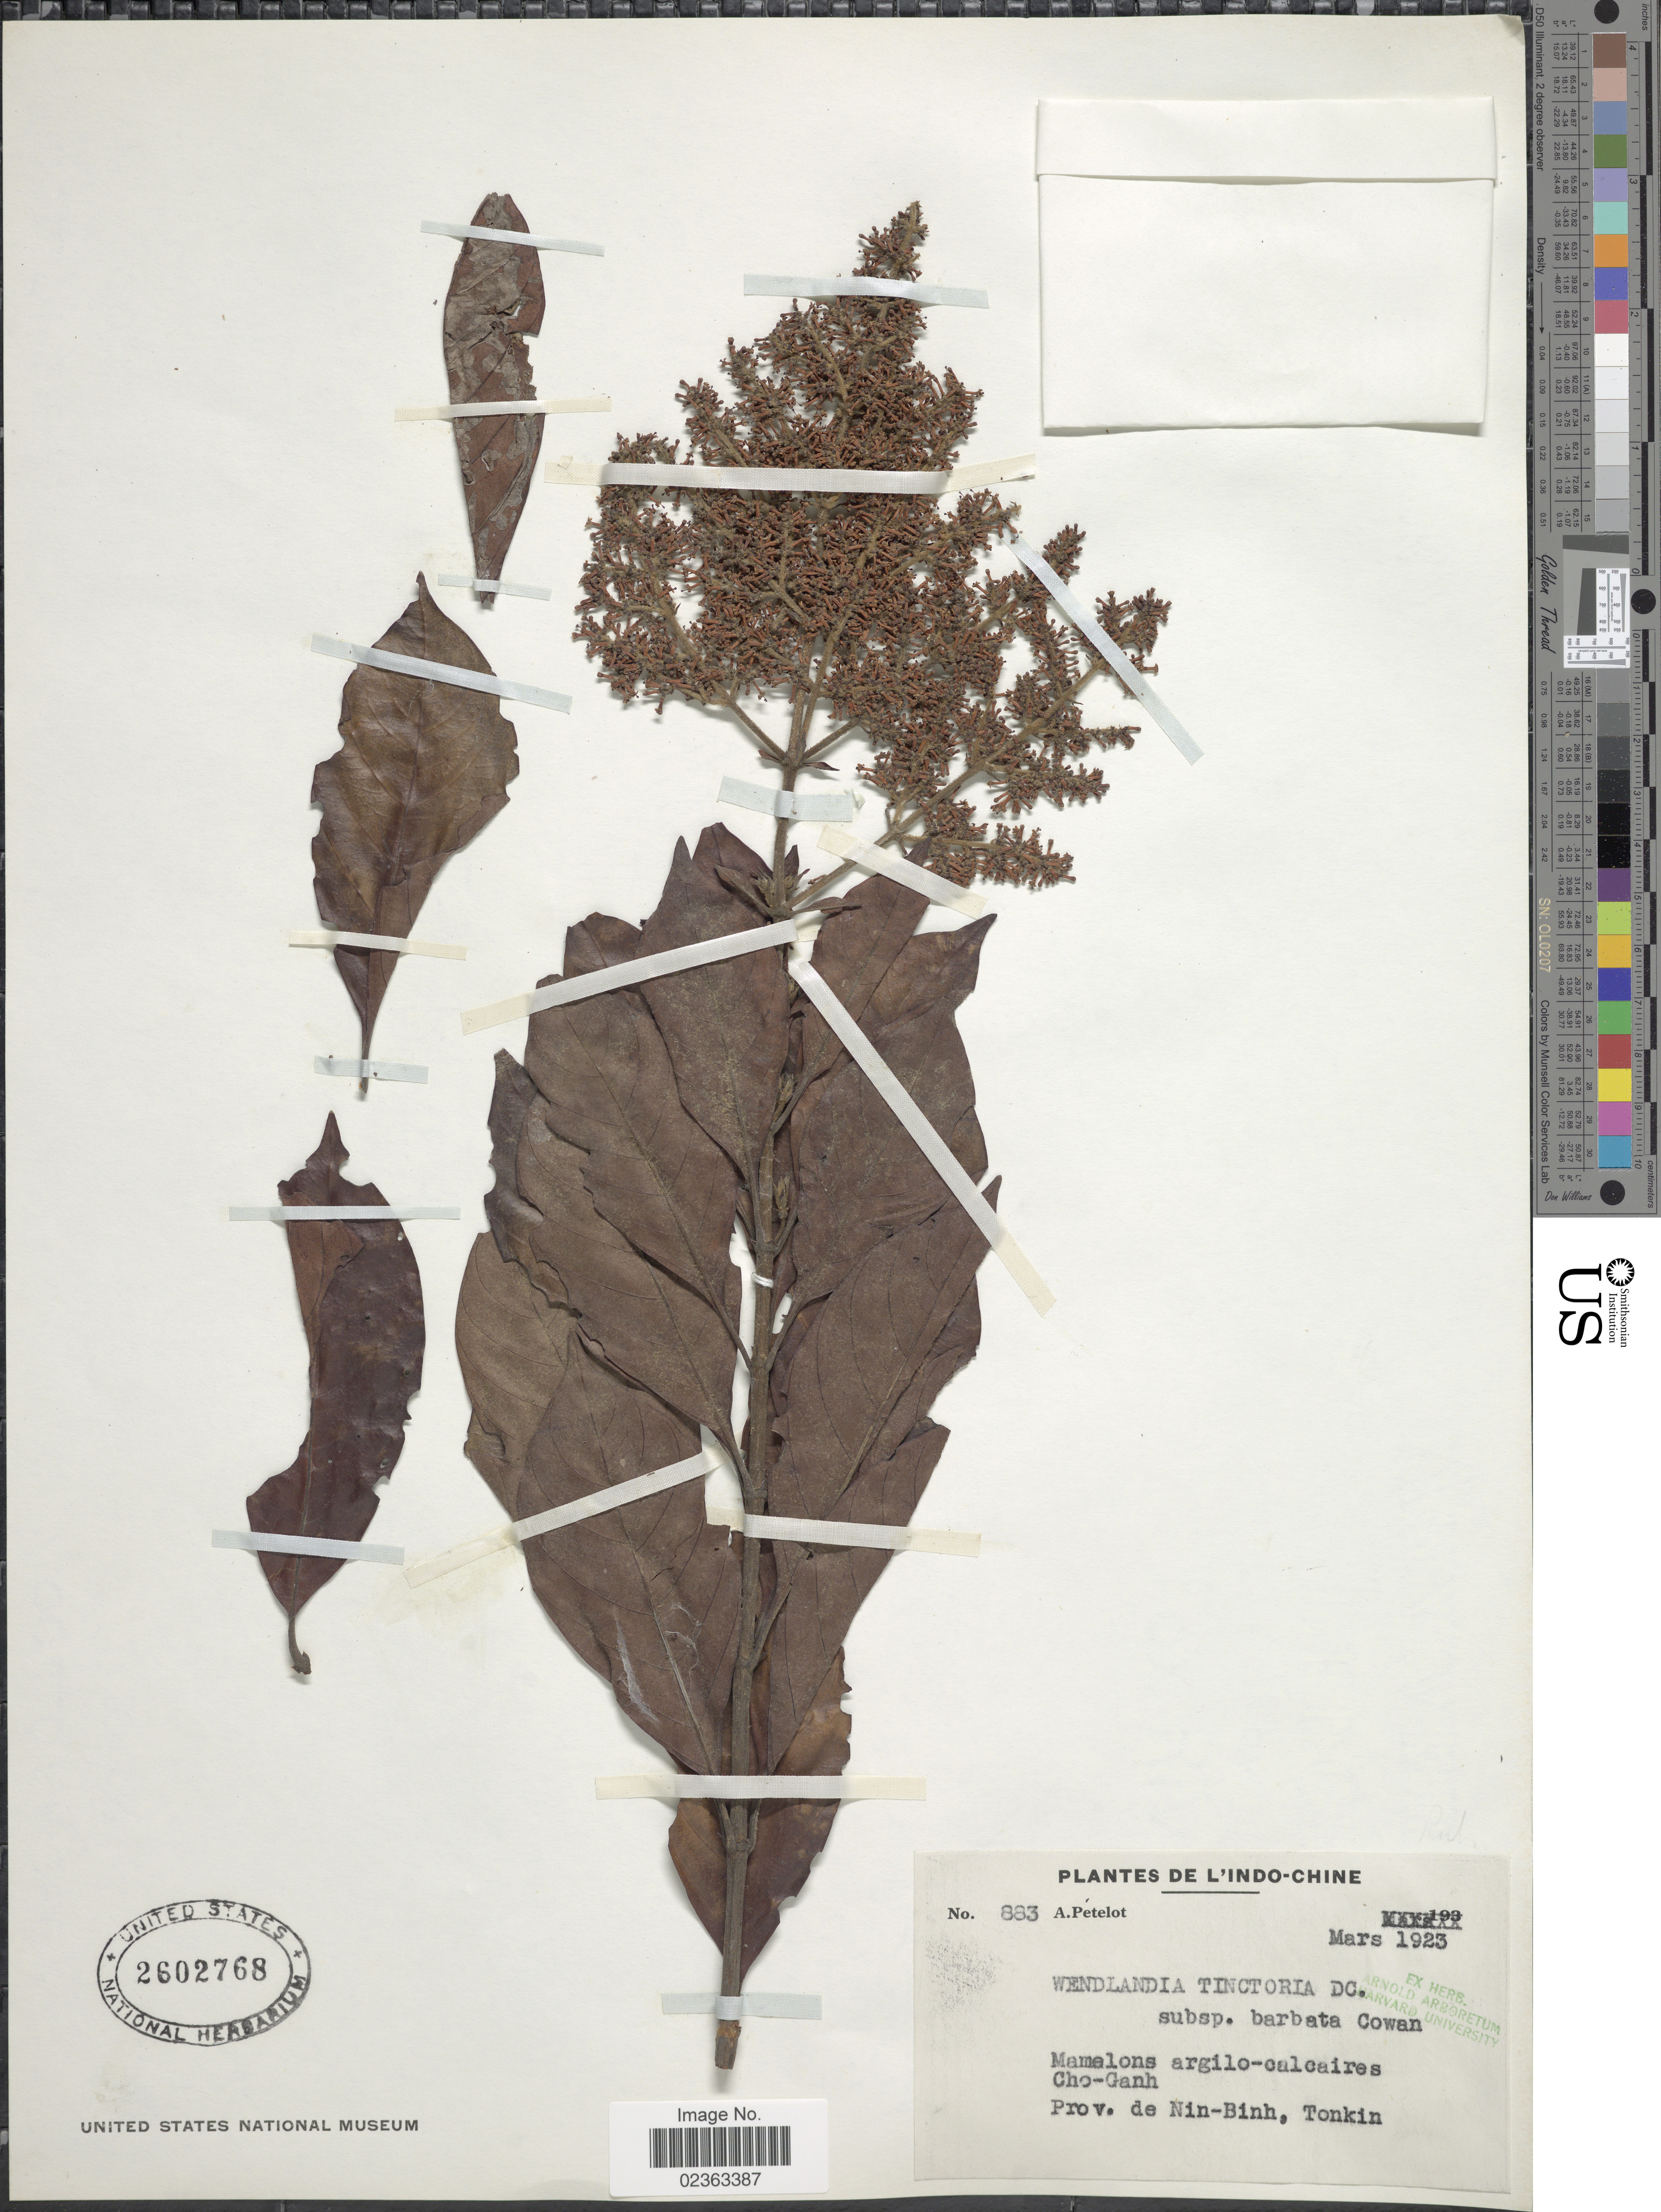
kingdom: Plantae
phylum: Tracheophyta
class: Magnoliopsida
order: Gentianales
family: Rubiaceae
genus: Wendlandia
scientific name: Wendlandia tinctoria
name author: DC.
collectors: A. Petelot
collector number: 883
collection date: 1923-03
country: Vietnam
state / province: Ninh Binh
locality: L'Indo-chine, Mamelons argilo-calcaires, Cho Ganh, prov. de Nin-Binh, Tonkin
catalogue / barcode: US 2602768